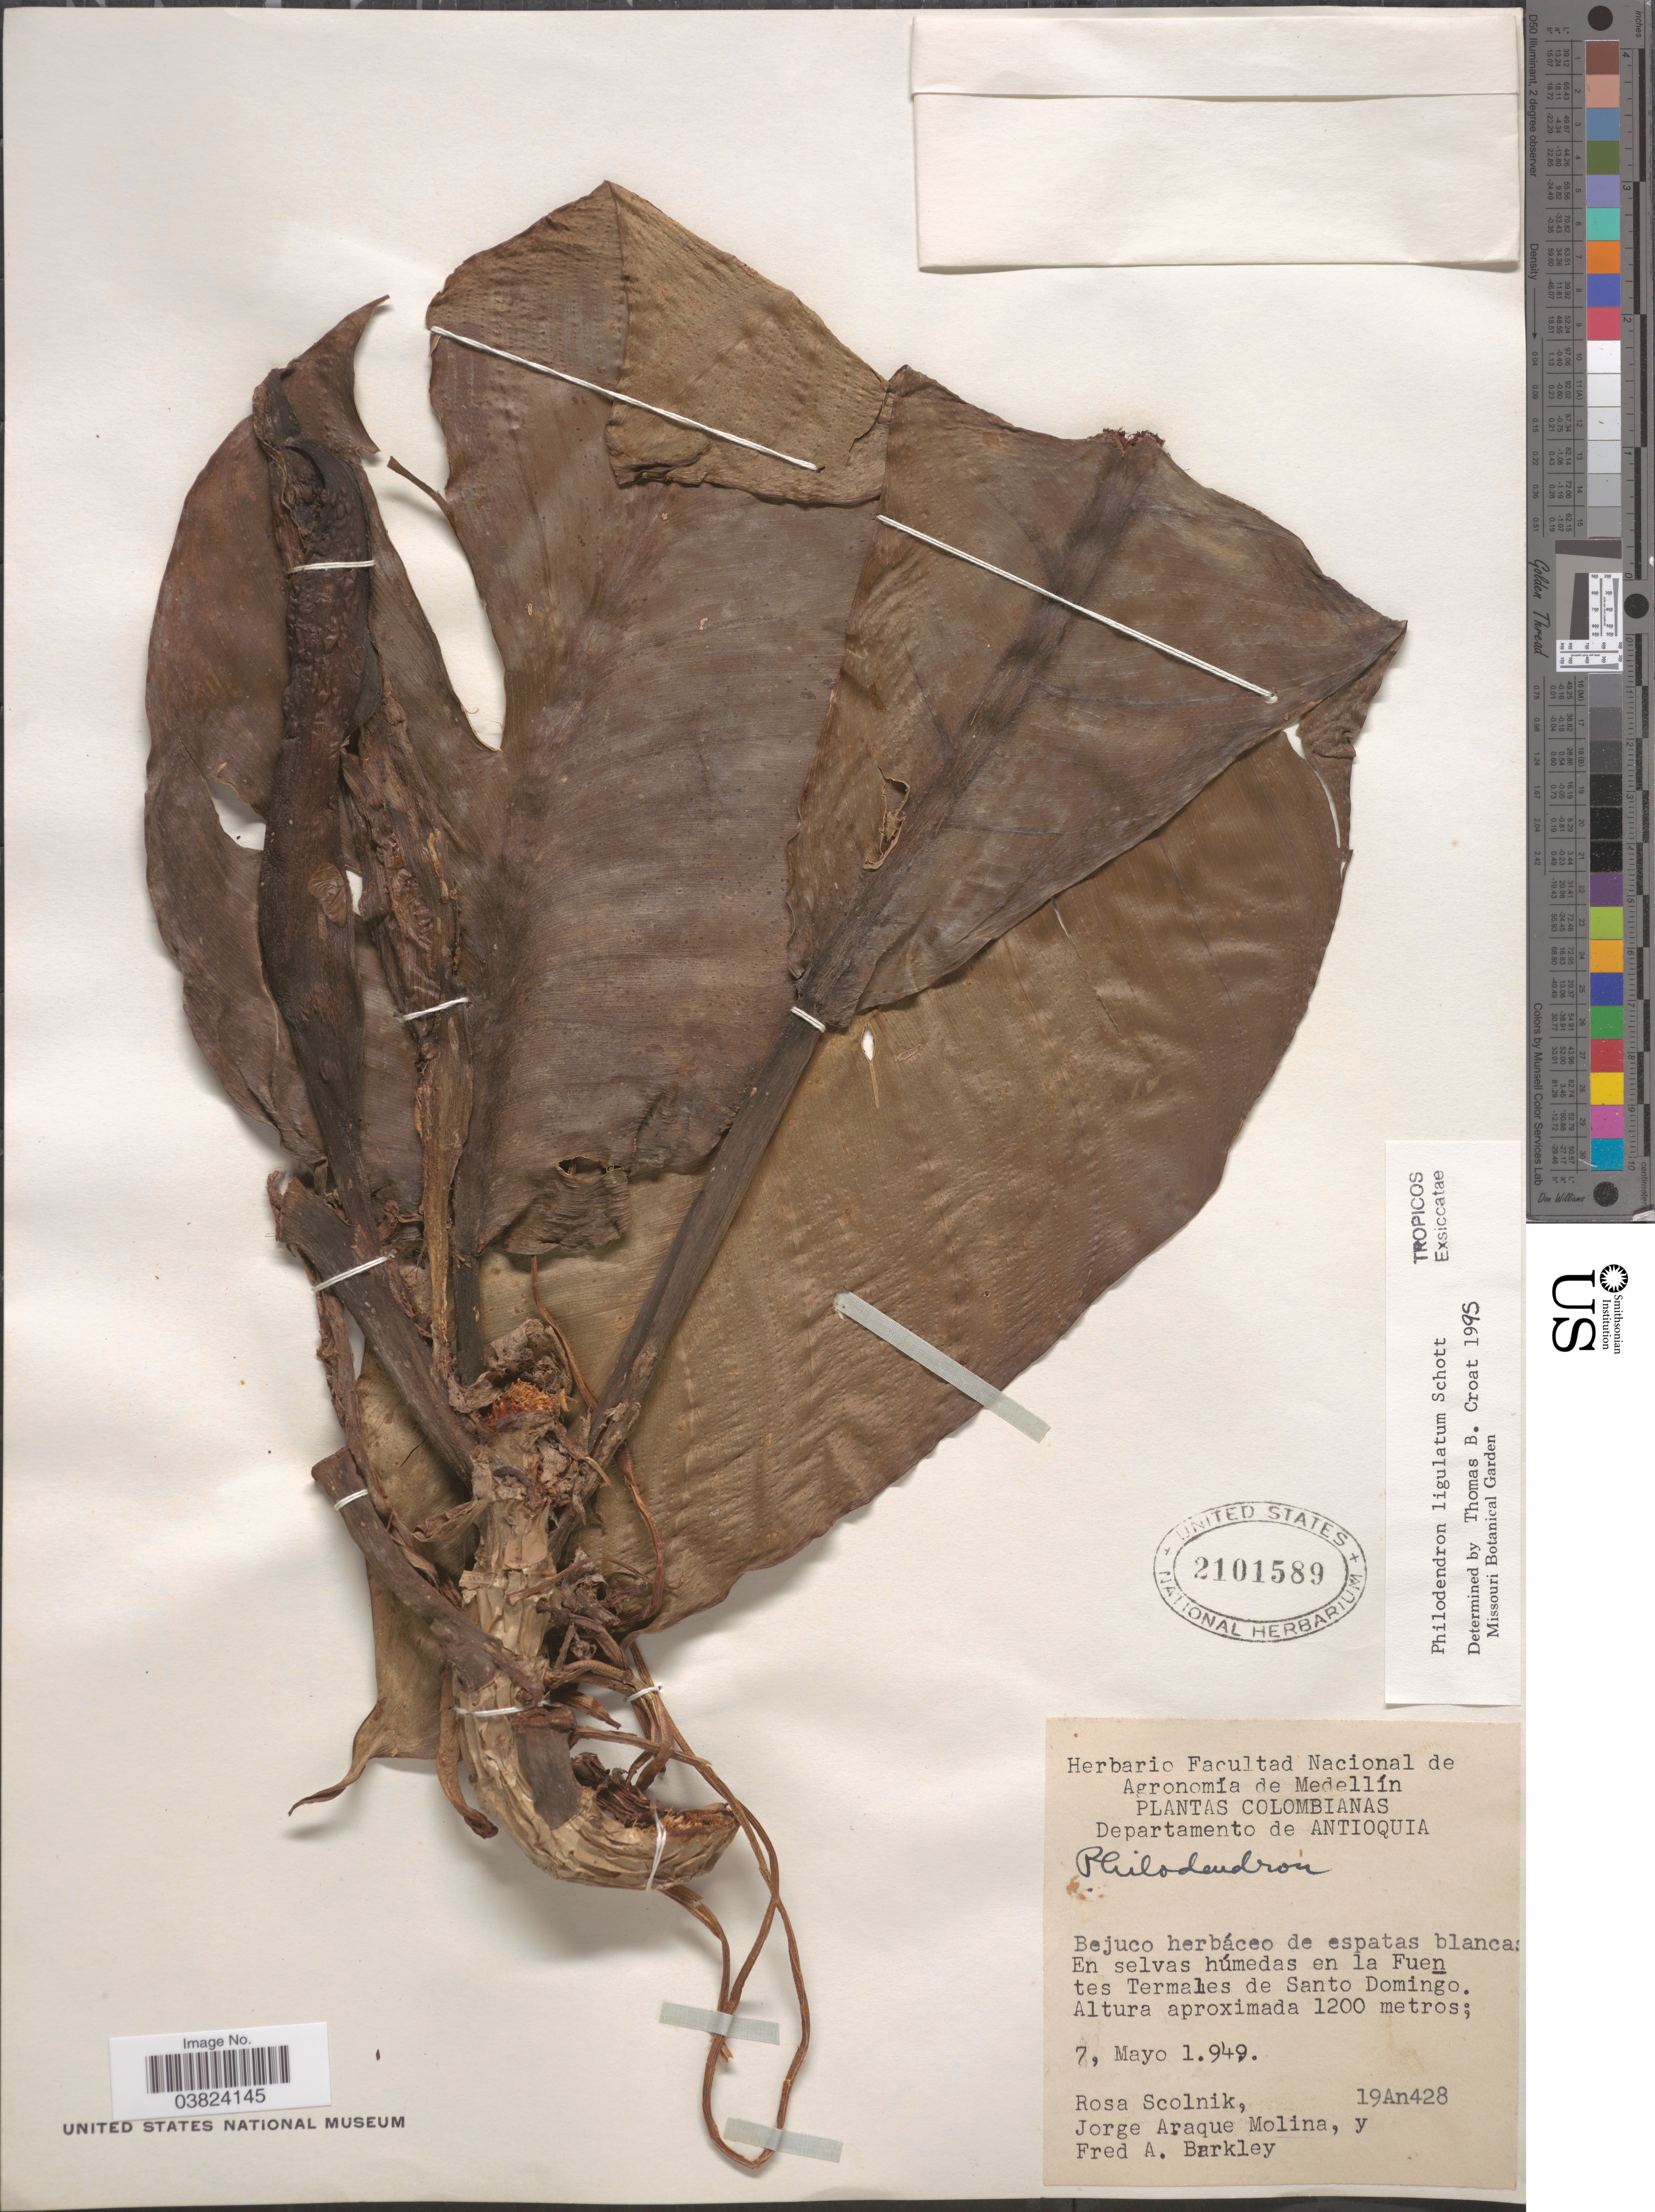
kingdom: Plantae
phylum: Tracheophyta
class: Liliopsida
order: Alismatales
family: Araceae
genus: Philodendron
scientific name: Philodendron ligulatum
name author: Schott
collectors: R. Scolnik, J. A. Molina & F. A. Barkley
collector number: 19An428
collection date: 1949-05-07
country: Colombia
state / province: Antioquia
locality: Departamento de Antioquia. En selvas húmedas en la Fuentes Termales de Santo Domingo.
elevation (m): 1200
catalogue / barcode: US 2101589